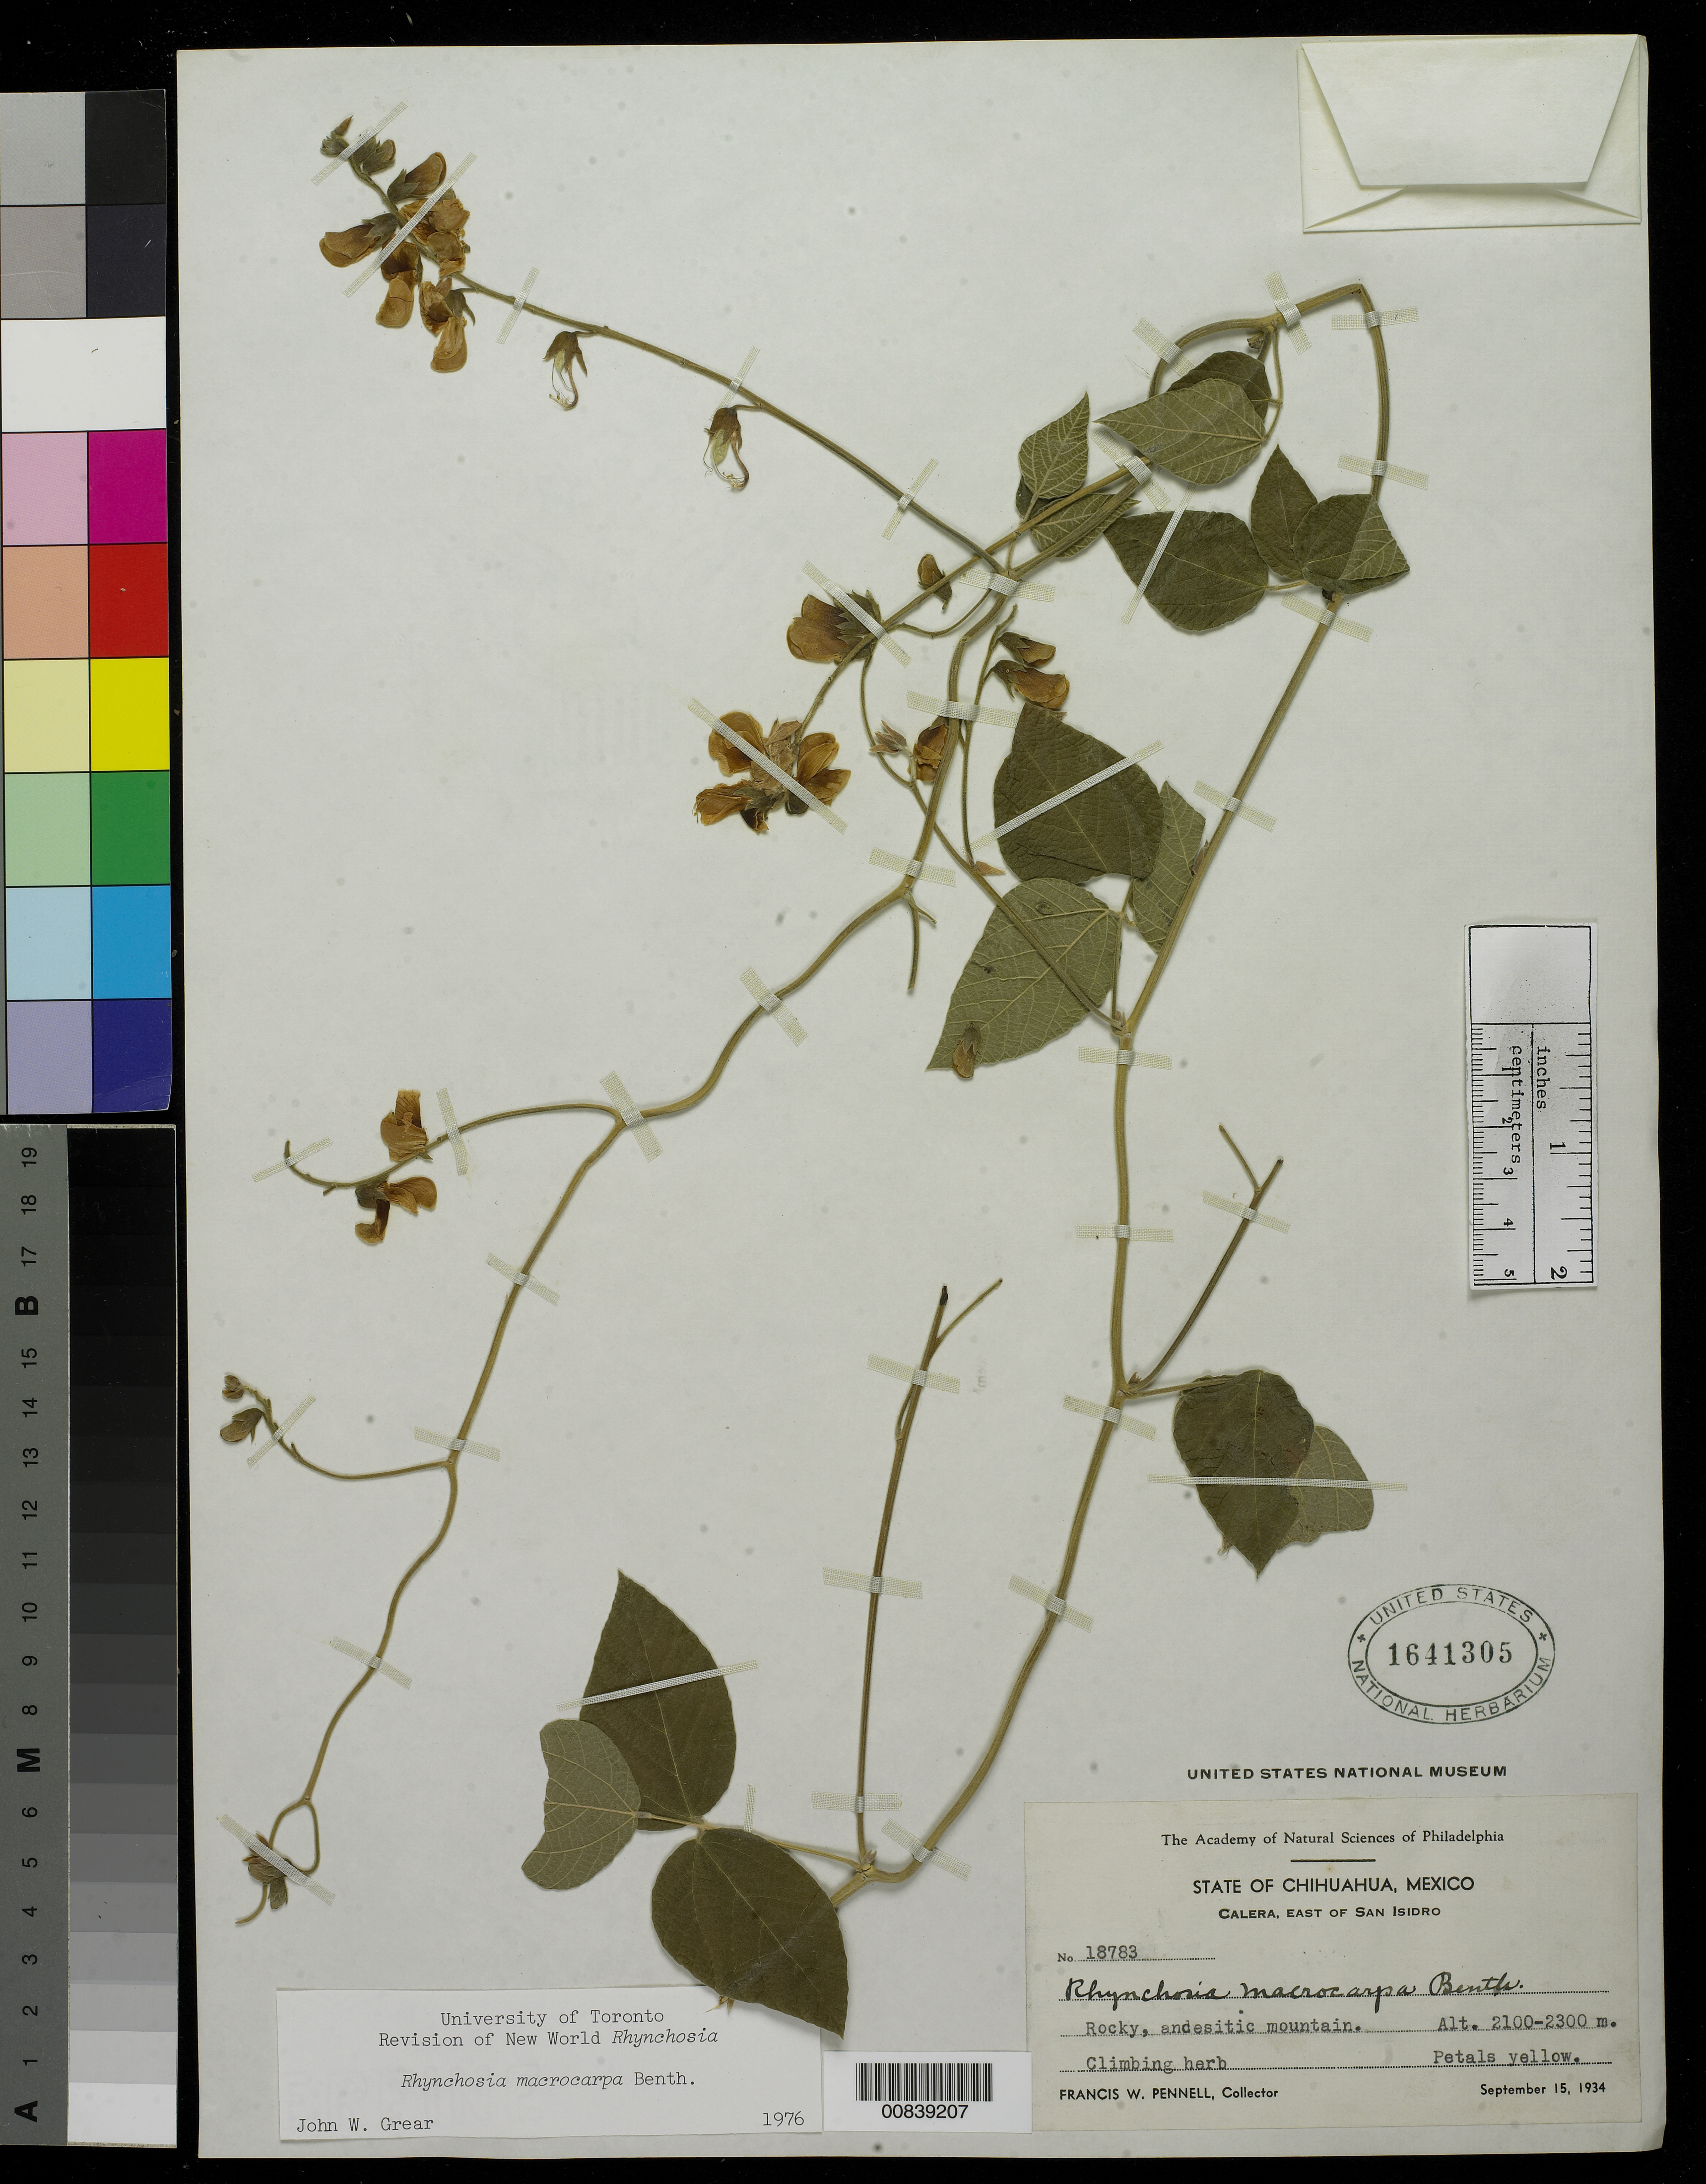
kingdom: Plantae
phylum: Tracheophyta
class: Magnoliopsida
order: Fabales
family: Fabaceae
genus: Rhynchosia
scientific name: Rhynchosia macrocarpa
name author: Benth.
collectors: F. W. Pennell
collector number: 18783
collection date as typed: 15 Sep 1934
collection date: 1934-09-15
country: Mexico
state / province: Chihuahua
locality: Calera, east of San Isidro.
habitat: Rocky, andesitic mountain.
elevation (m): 2300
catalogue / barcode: US 1641305